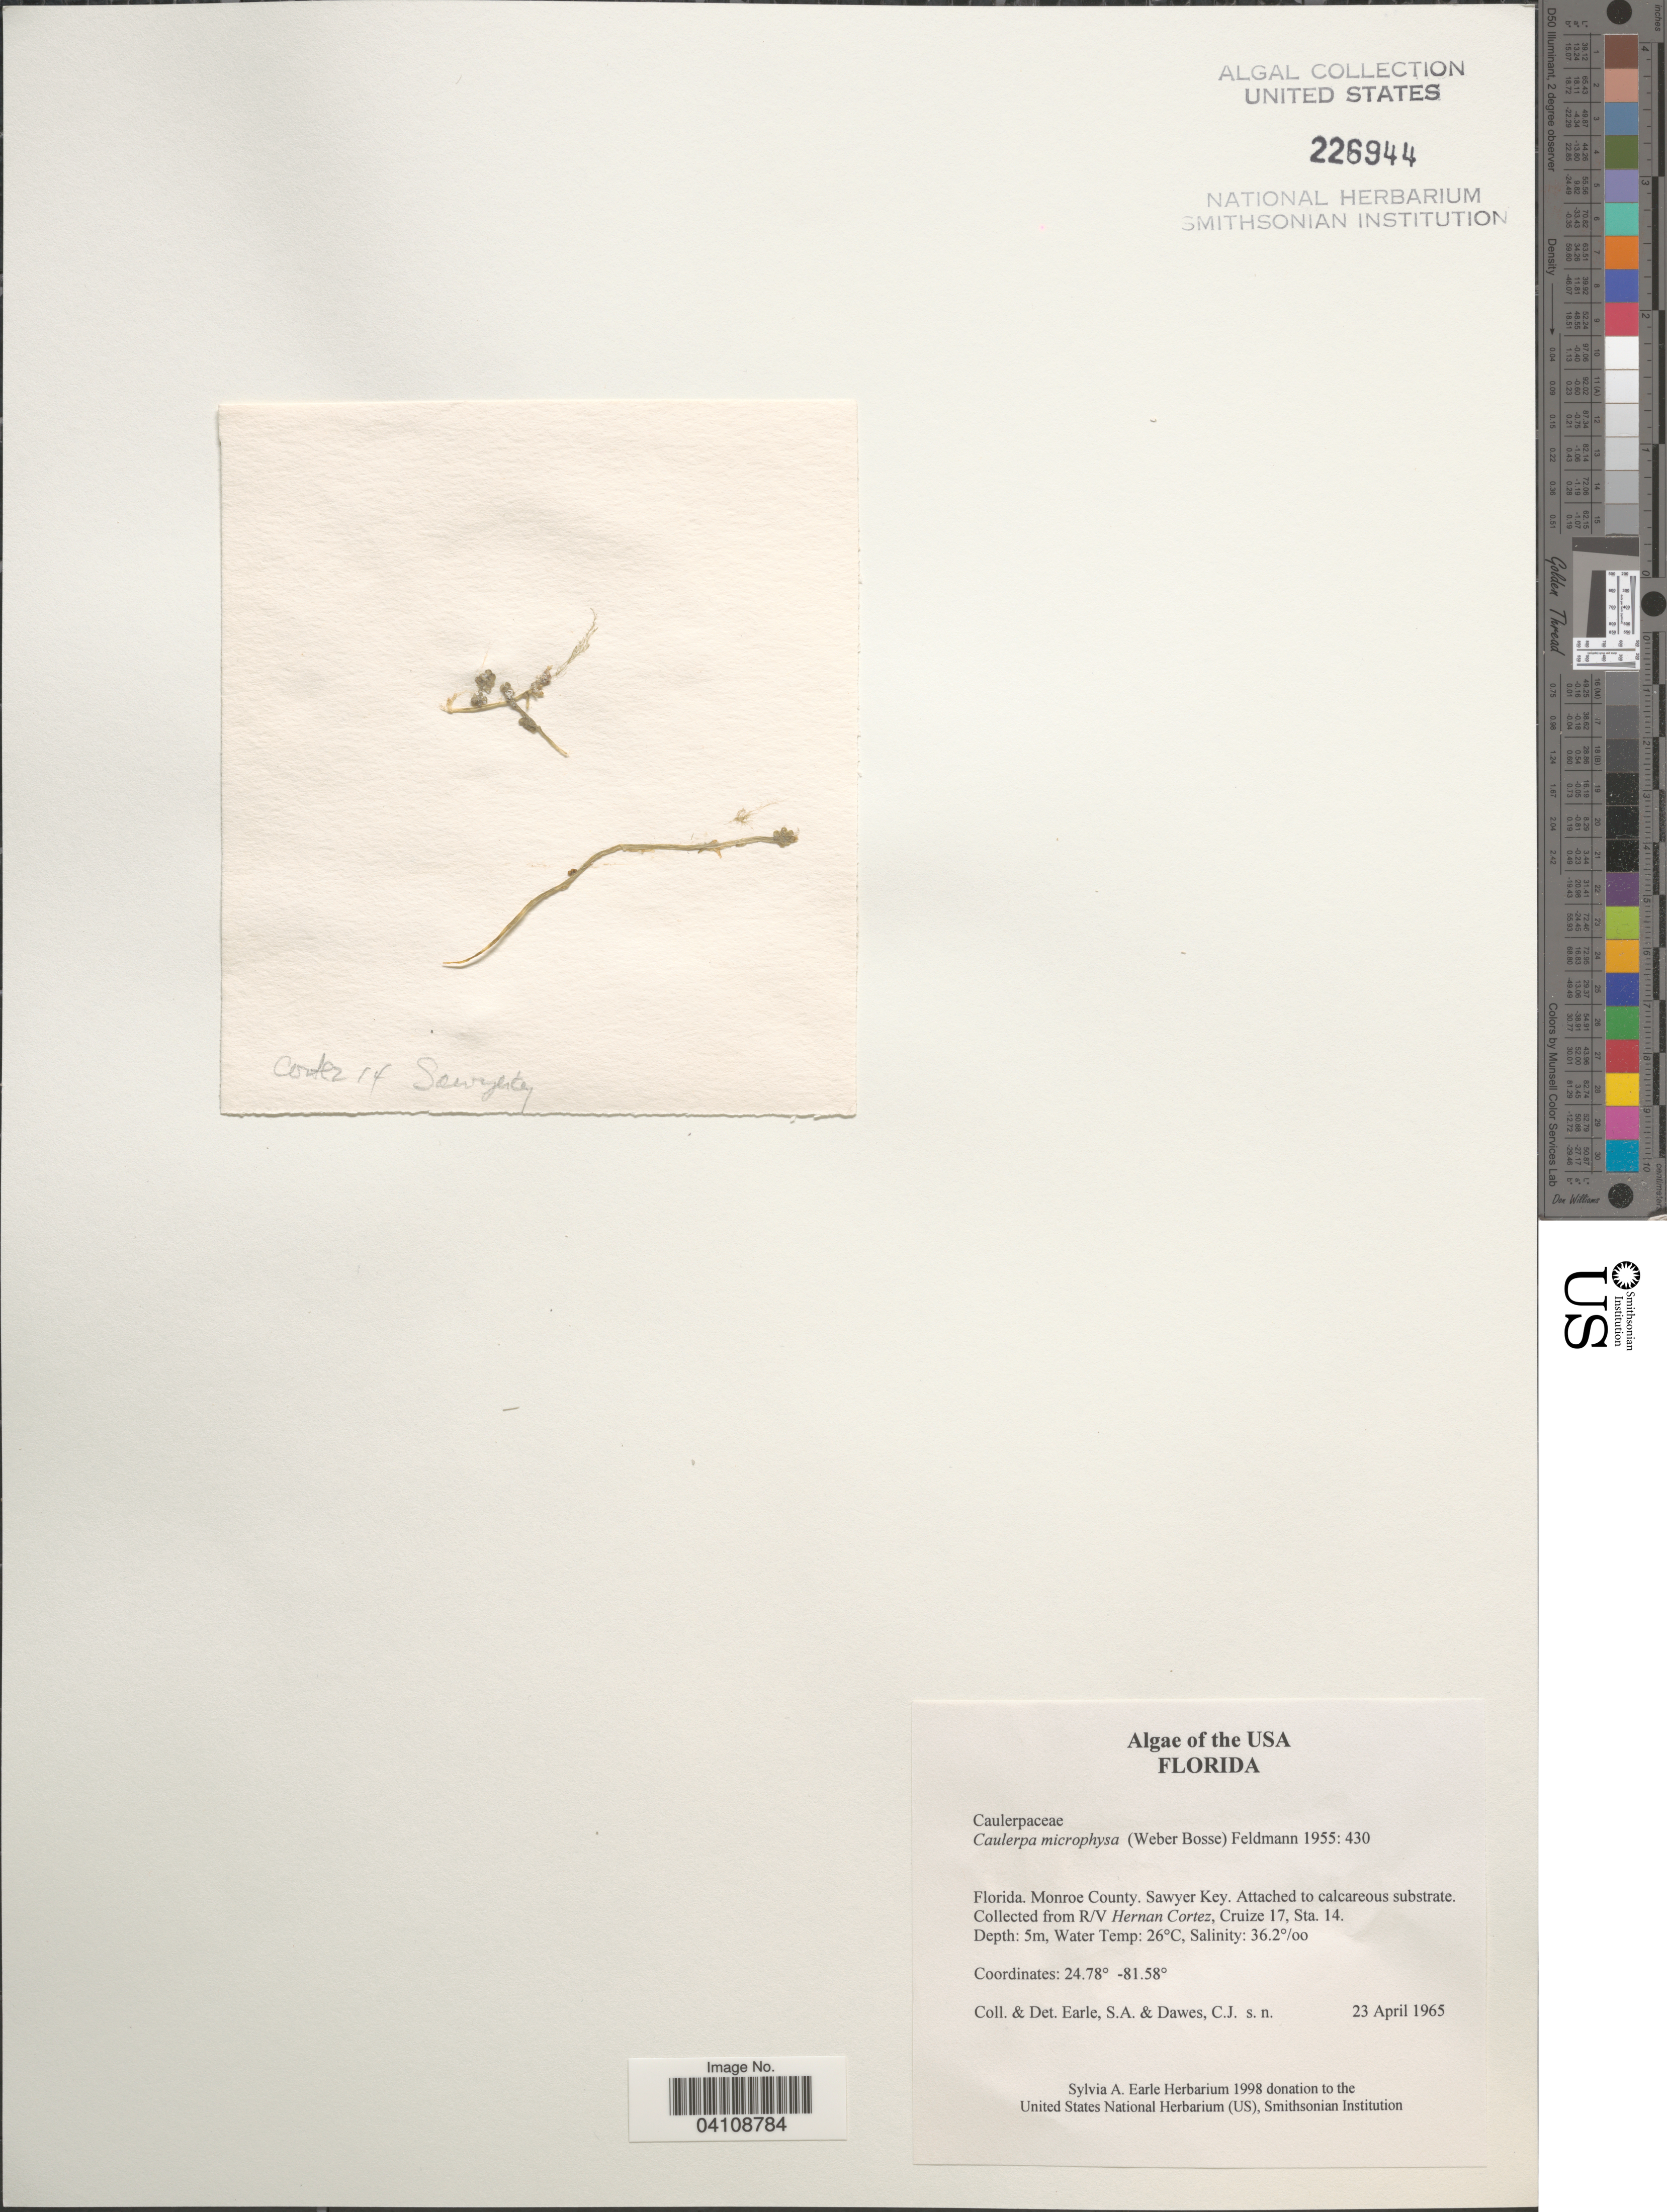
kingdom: Plantae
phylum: Chlorophyta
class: Ulvophyceae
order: Bryopsidales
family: Caulerpaceae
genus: Caulerpa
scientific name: Caulerpa microphysa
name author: (Weber Bosse) Feldmann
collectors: S. A. Earle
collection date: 1965-04-23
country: United States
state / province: Florida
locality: Monroe County. Sawyer Key. R/V Hernan Cortez, Cruize 17, Sta. 14.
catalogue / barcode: US 226944